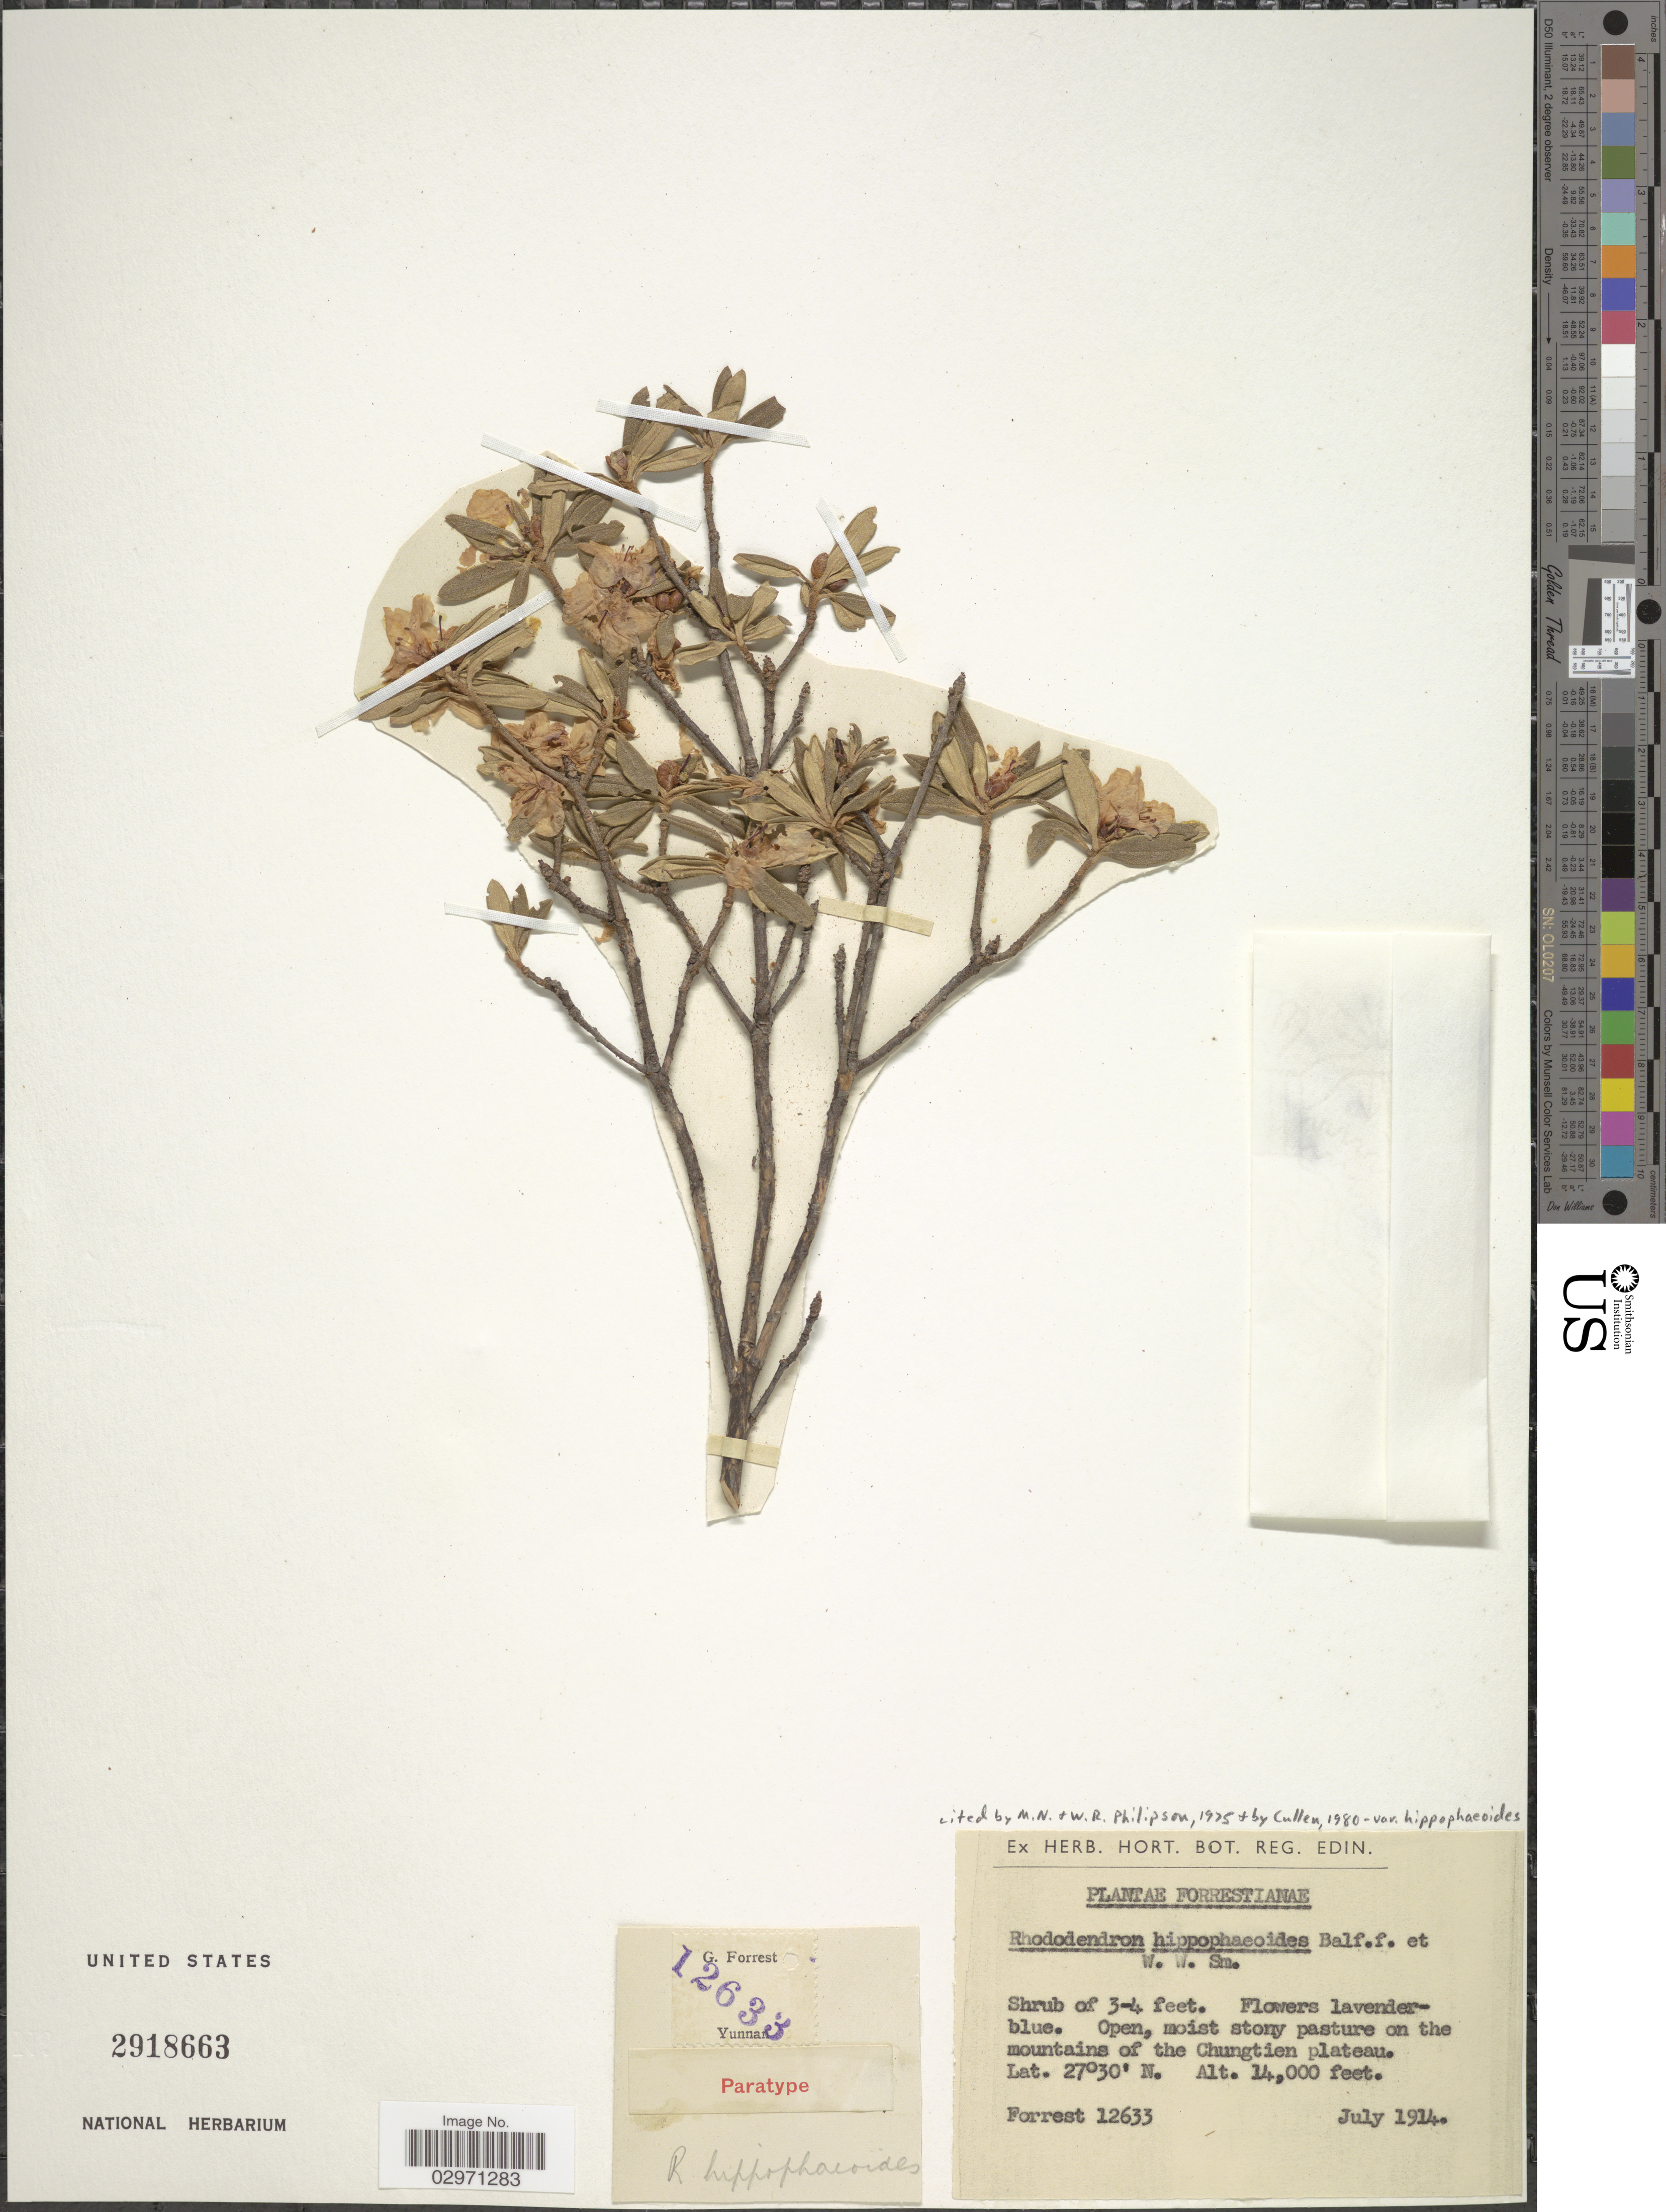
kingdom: Plantae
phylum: Tracheophyta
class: Magnoliopsida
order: Ericales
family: Ericaceae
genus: Rhododendron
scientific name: Rhododendron hippophaeoides var. hippophaeoides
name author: Balf. f. & W.W. Sm.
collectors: G. Forrest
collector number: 12633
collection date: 1914-07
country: China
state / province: Yunnan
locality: Open, moist stony pasture on the mountains of the Chungtien plateau.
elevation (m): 4267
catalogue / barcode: US 2918663